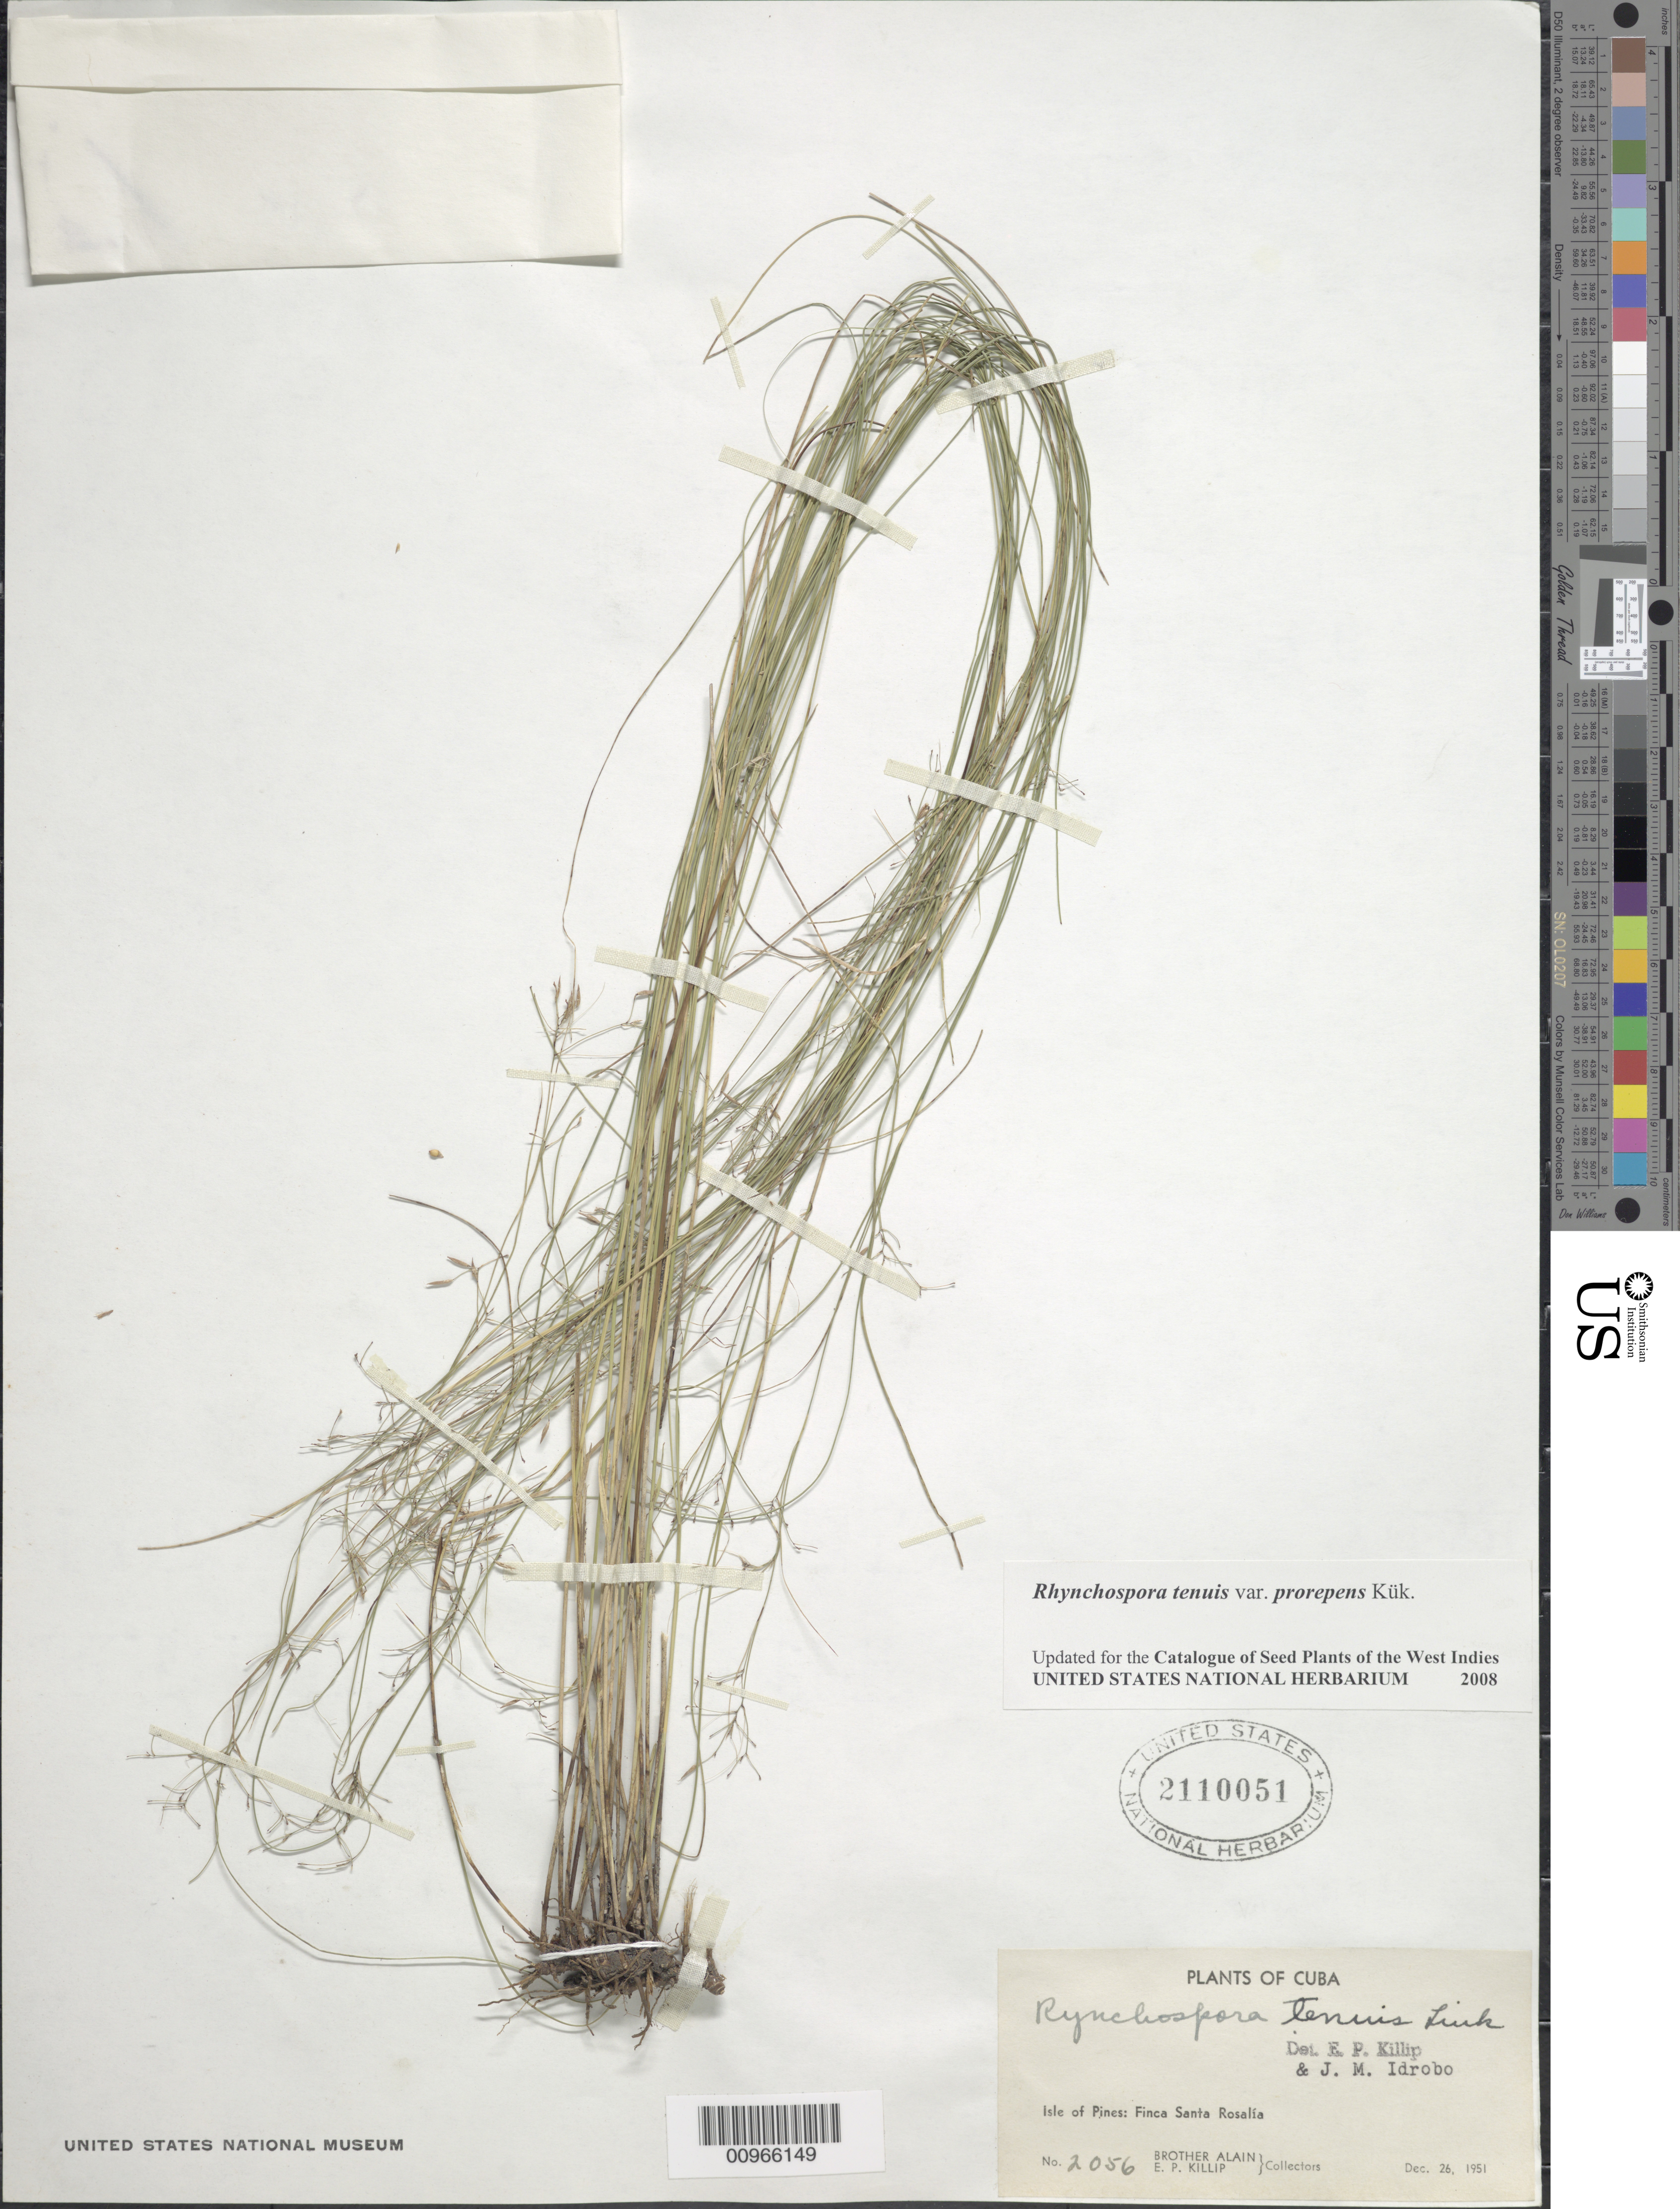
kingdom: Plantae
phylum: Tracheophyta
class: Liliopsida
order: Poales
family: Cyperaceae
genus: Rhynchospora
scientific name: Rhynchospora tenuis var. prorepens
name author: Kük.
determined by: Strong, M. T., (US), Smithsonian Institution - National Museum of Natural History (UNITED STATES)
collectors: A. H. Liogier & E. P. Killip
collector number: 2056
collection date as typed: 26 Dec 1951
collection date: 1951-12-26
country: Cuba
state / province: Isla de la Juventud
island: Isla de la Juventud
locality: Isle of Pines, Finca Santa Rosalía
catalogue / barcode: US 2110051